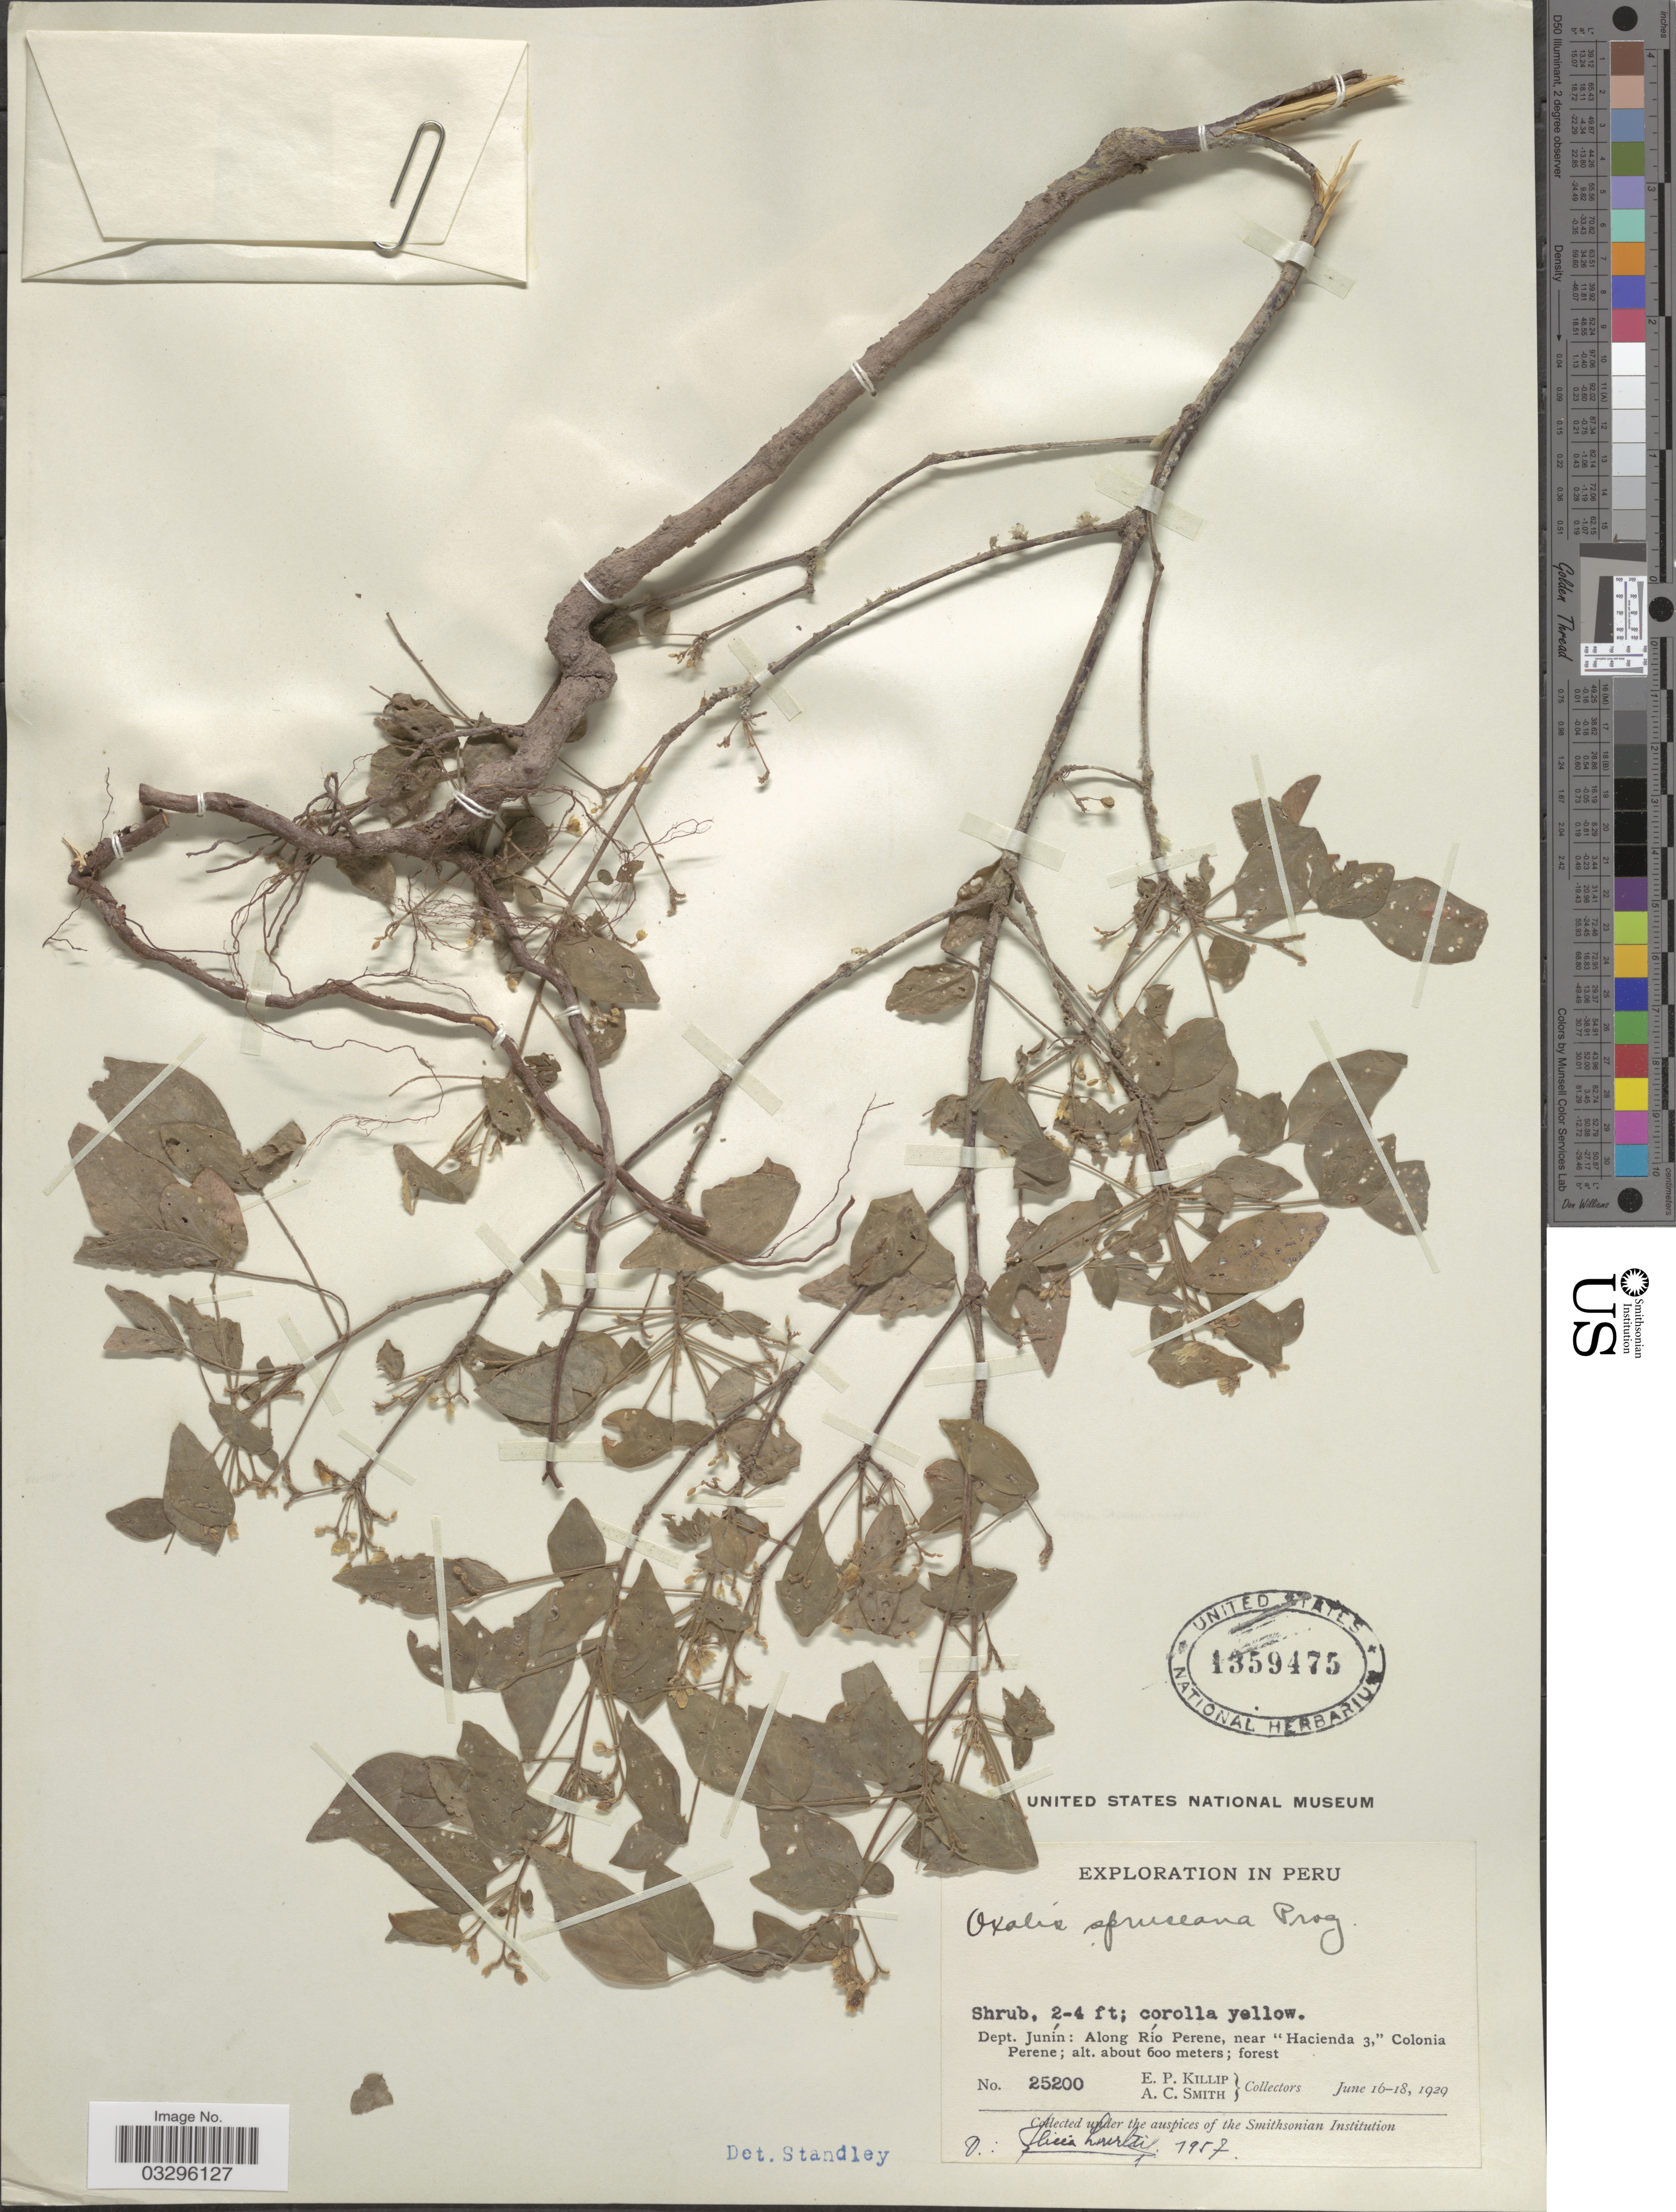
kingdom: Plantae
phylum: Tracheophyta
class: Magnoliopsida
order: Oxalidales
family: Oxalidaceae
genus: Oxalis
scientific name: Oxalis spruceana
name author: Progel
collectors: E. P. Killip & A. C. Smith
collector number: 25200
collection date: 1929-06-16/1929-06-18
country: Peru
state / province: Junín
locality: Dept. Junín: Along Río Perene, near "Hacienda 3," Colonia Perene.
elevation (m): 600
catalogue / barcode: US 1359475